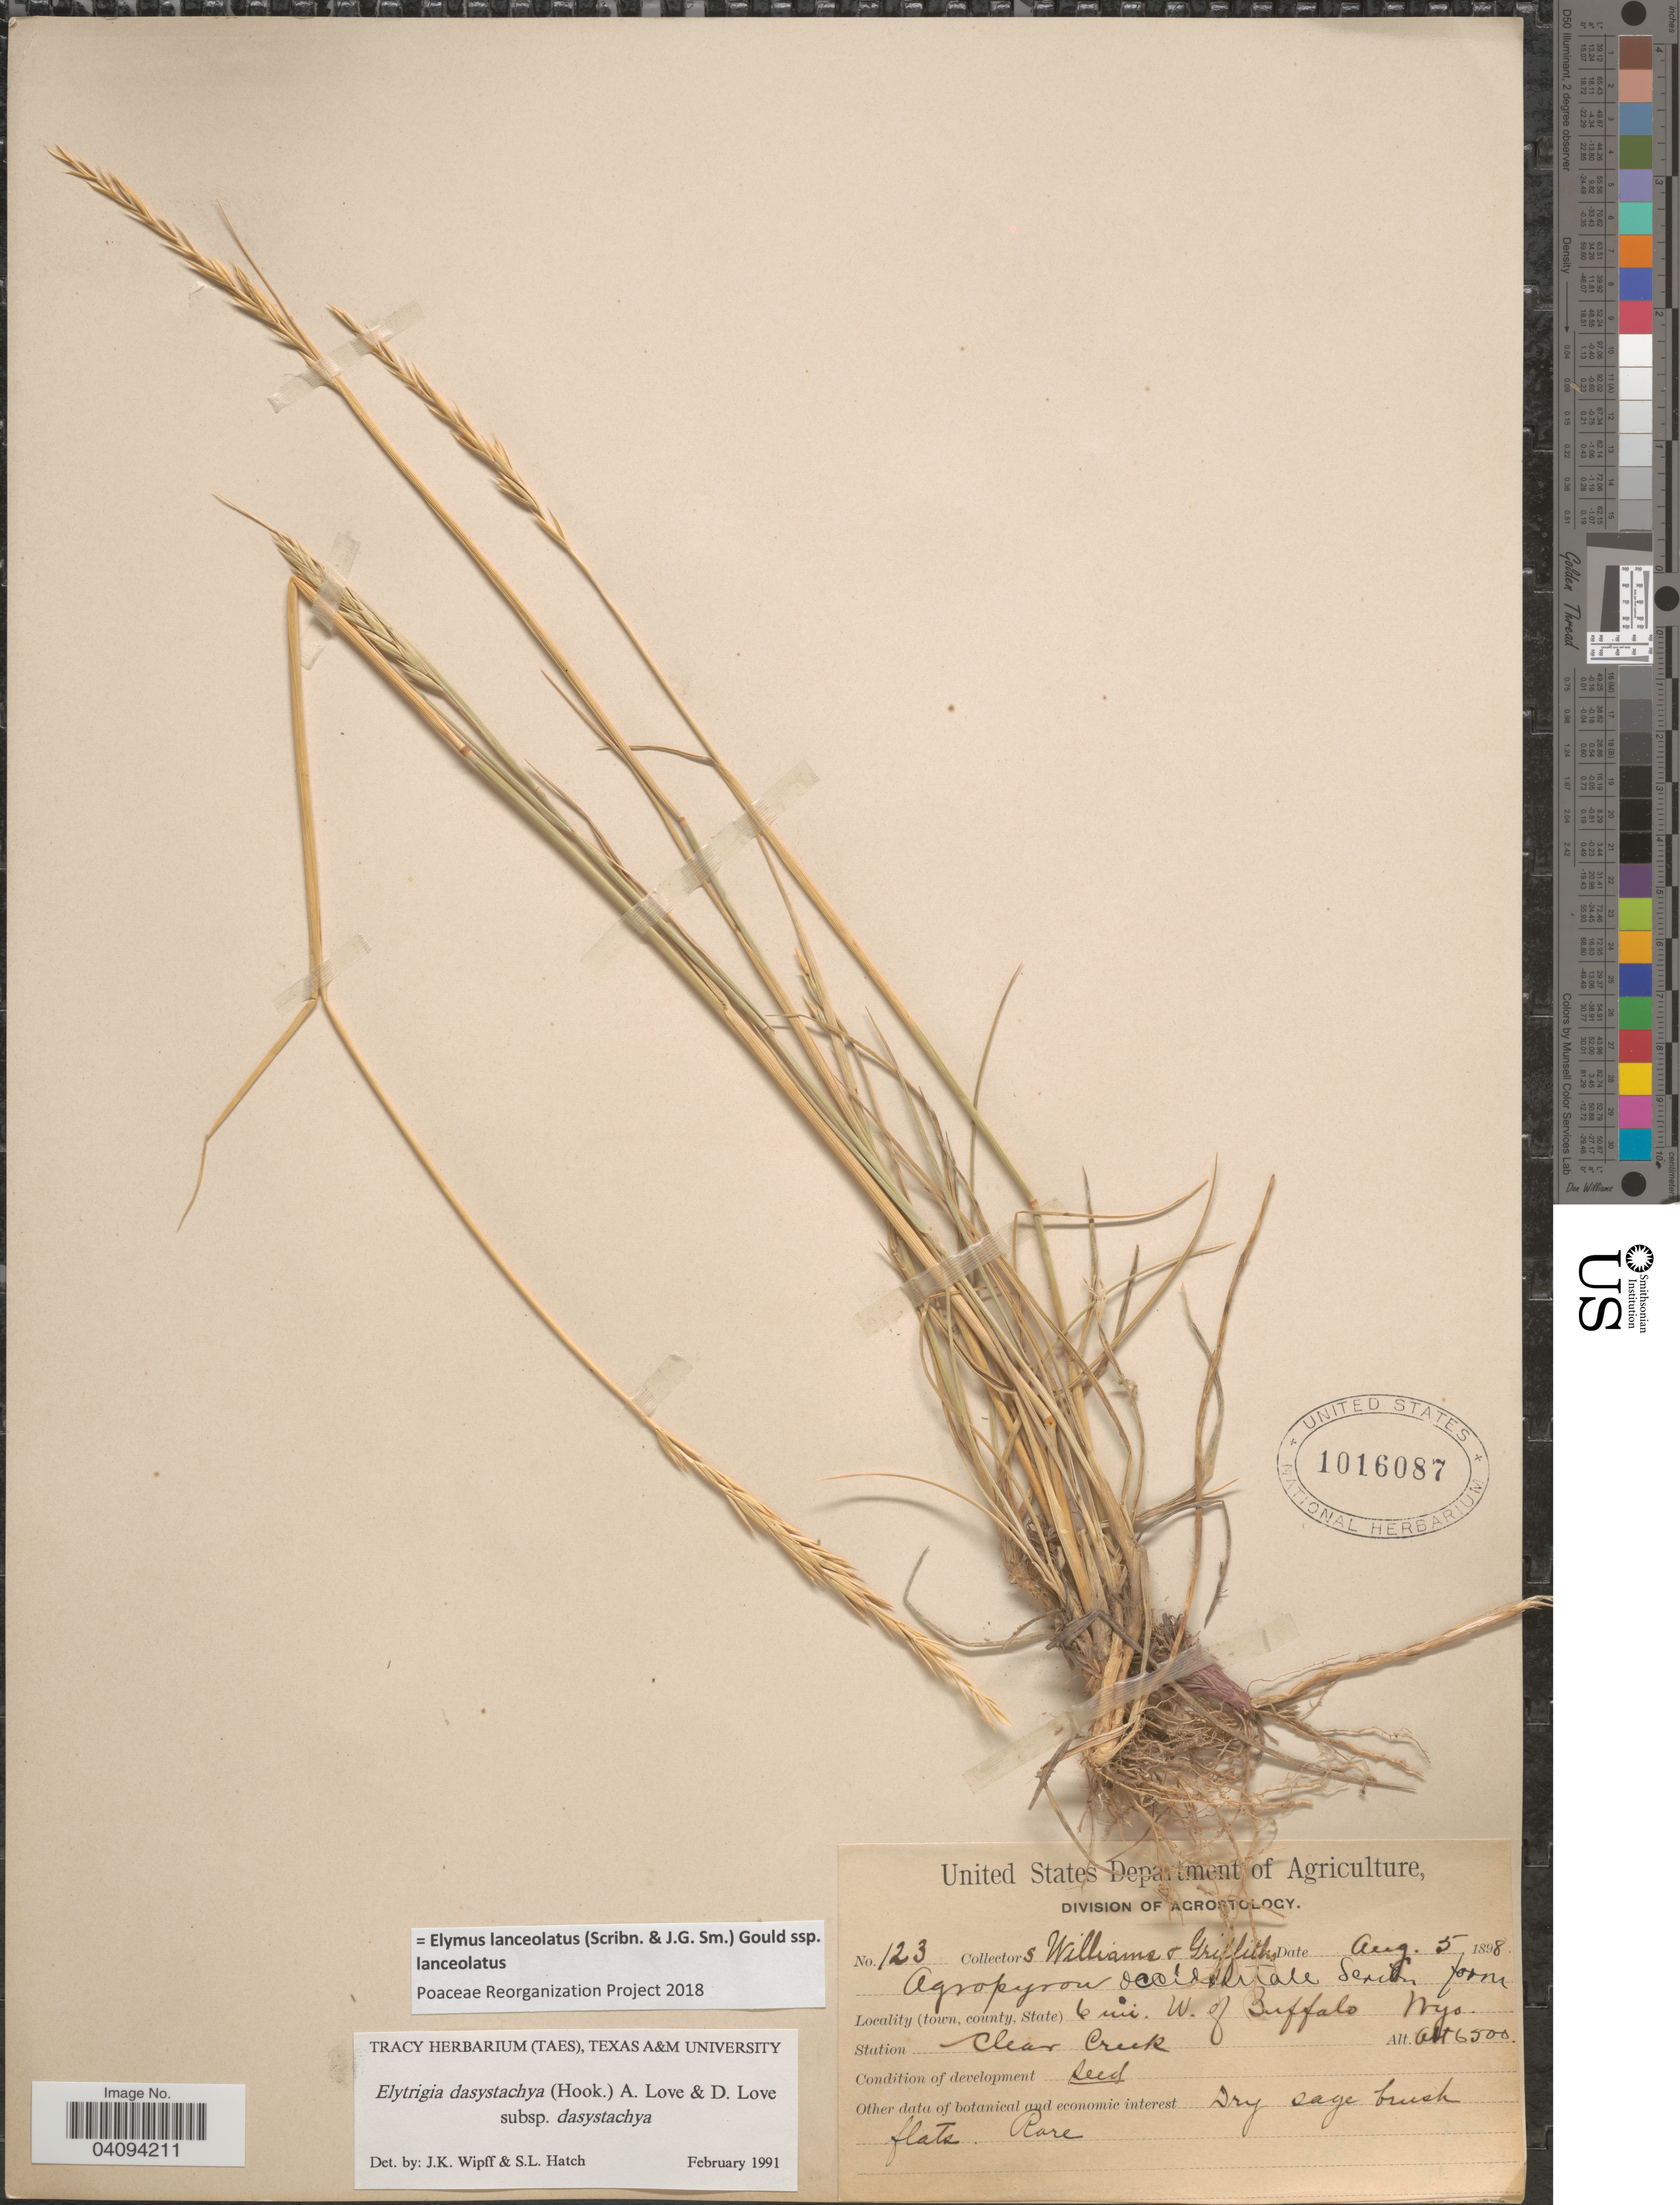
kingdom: Plantae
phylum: Tracheophyta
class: Liliopsida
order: Poales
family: Poaceae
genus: Elymus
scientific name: Elymus lanceolatus subsp. lanceolatus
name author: (Scribn. & J.G. Sm.) Gould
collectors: -- Williams & -- Griffiths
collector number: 123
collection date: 1898-08-05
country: United States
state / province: Wyoming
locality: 6 mi. W. of Buffalo. Clear Creek.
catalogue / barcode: US 1016087